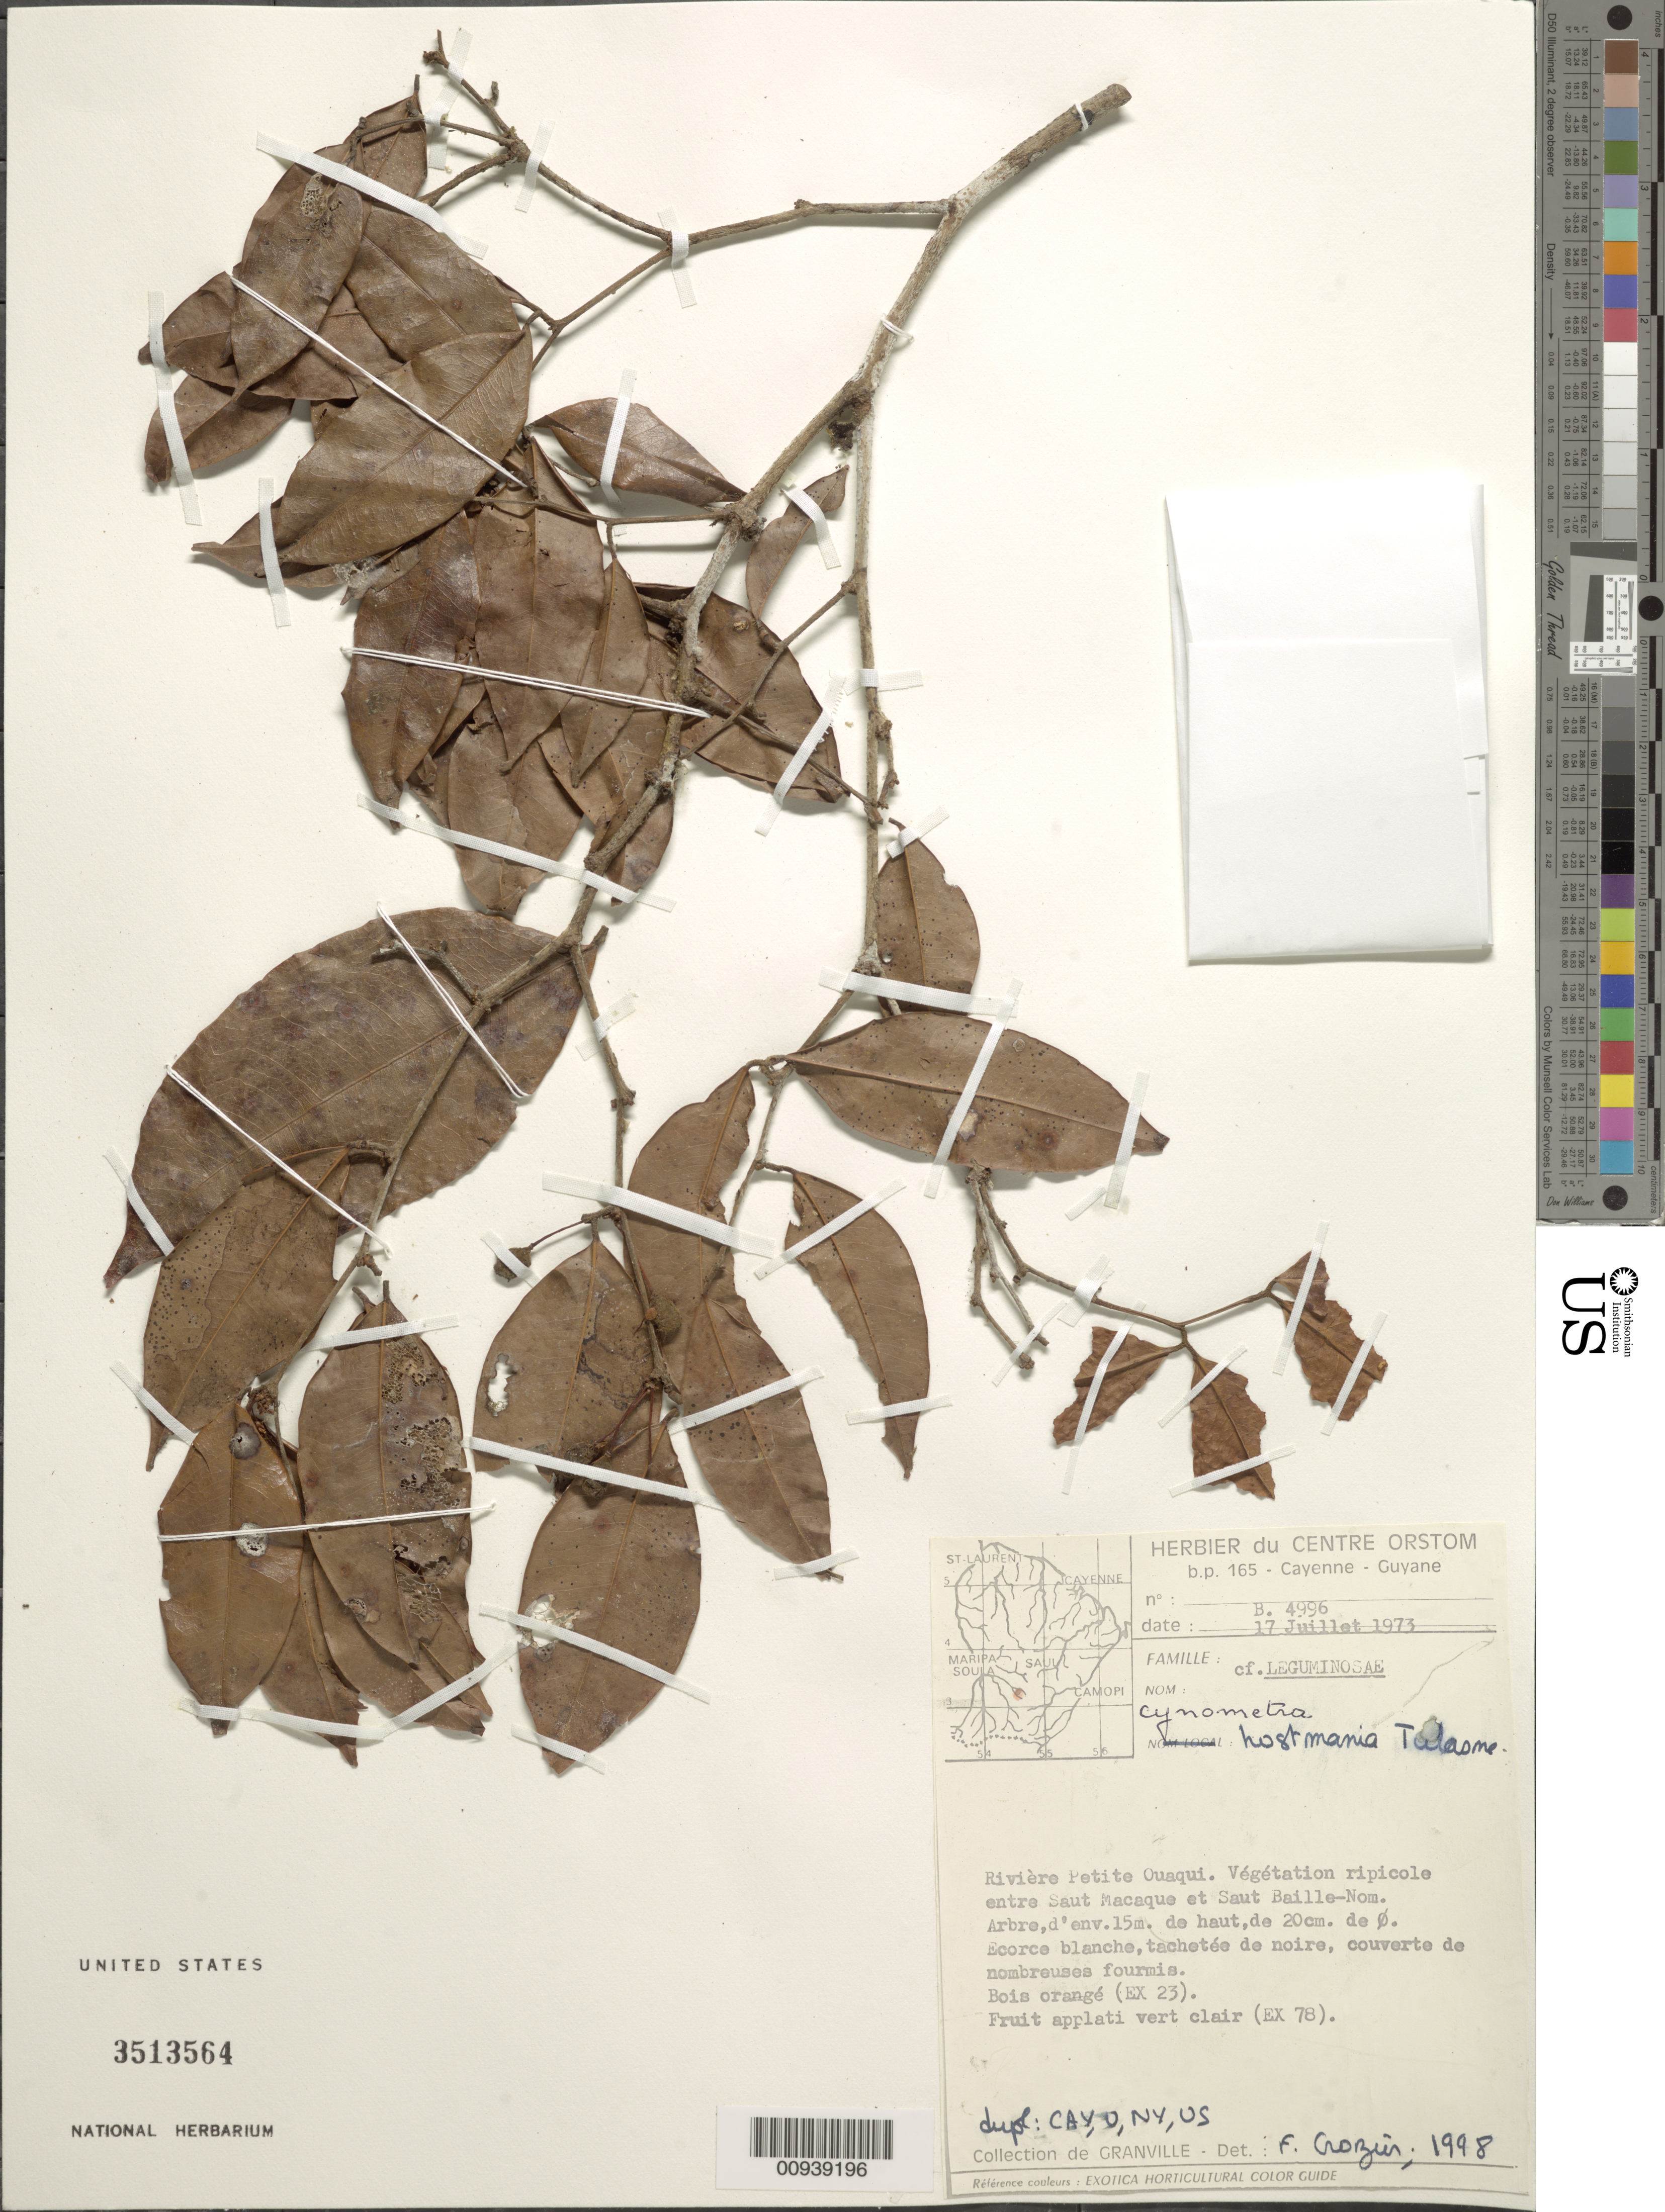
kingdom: Plantae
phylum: Tracheophyta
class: Magnoliopsida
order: Fabales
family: Fabaceae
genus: Cynometra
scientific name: Cynometra hostmanniana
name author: Tul.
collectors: J.-J. de Granville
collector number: B4996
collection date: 1973-07-17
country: French Guiana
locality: Riviere Petite Ouaqui. Vegetation ripicole entre Saut Macaque et Saut Baille-Nom.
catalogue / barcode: US 3513564